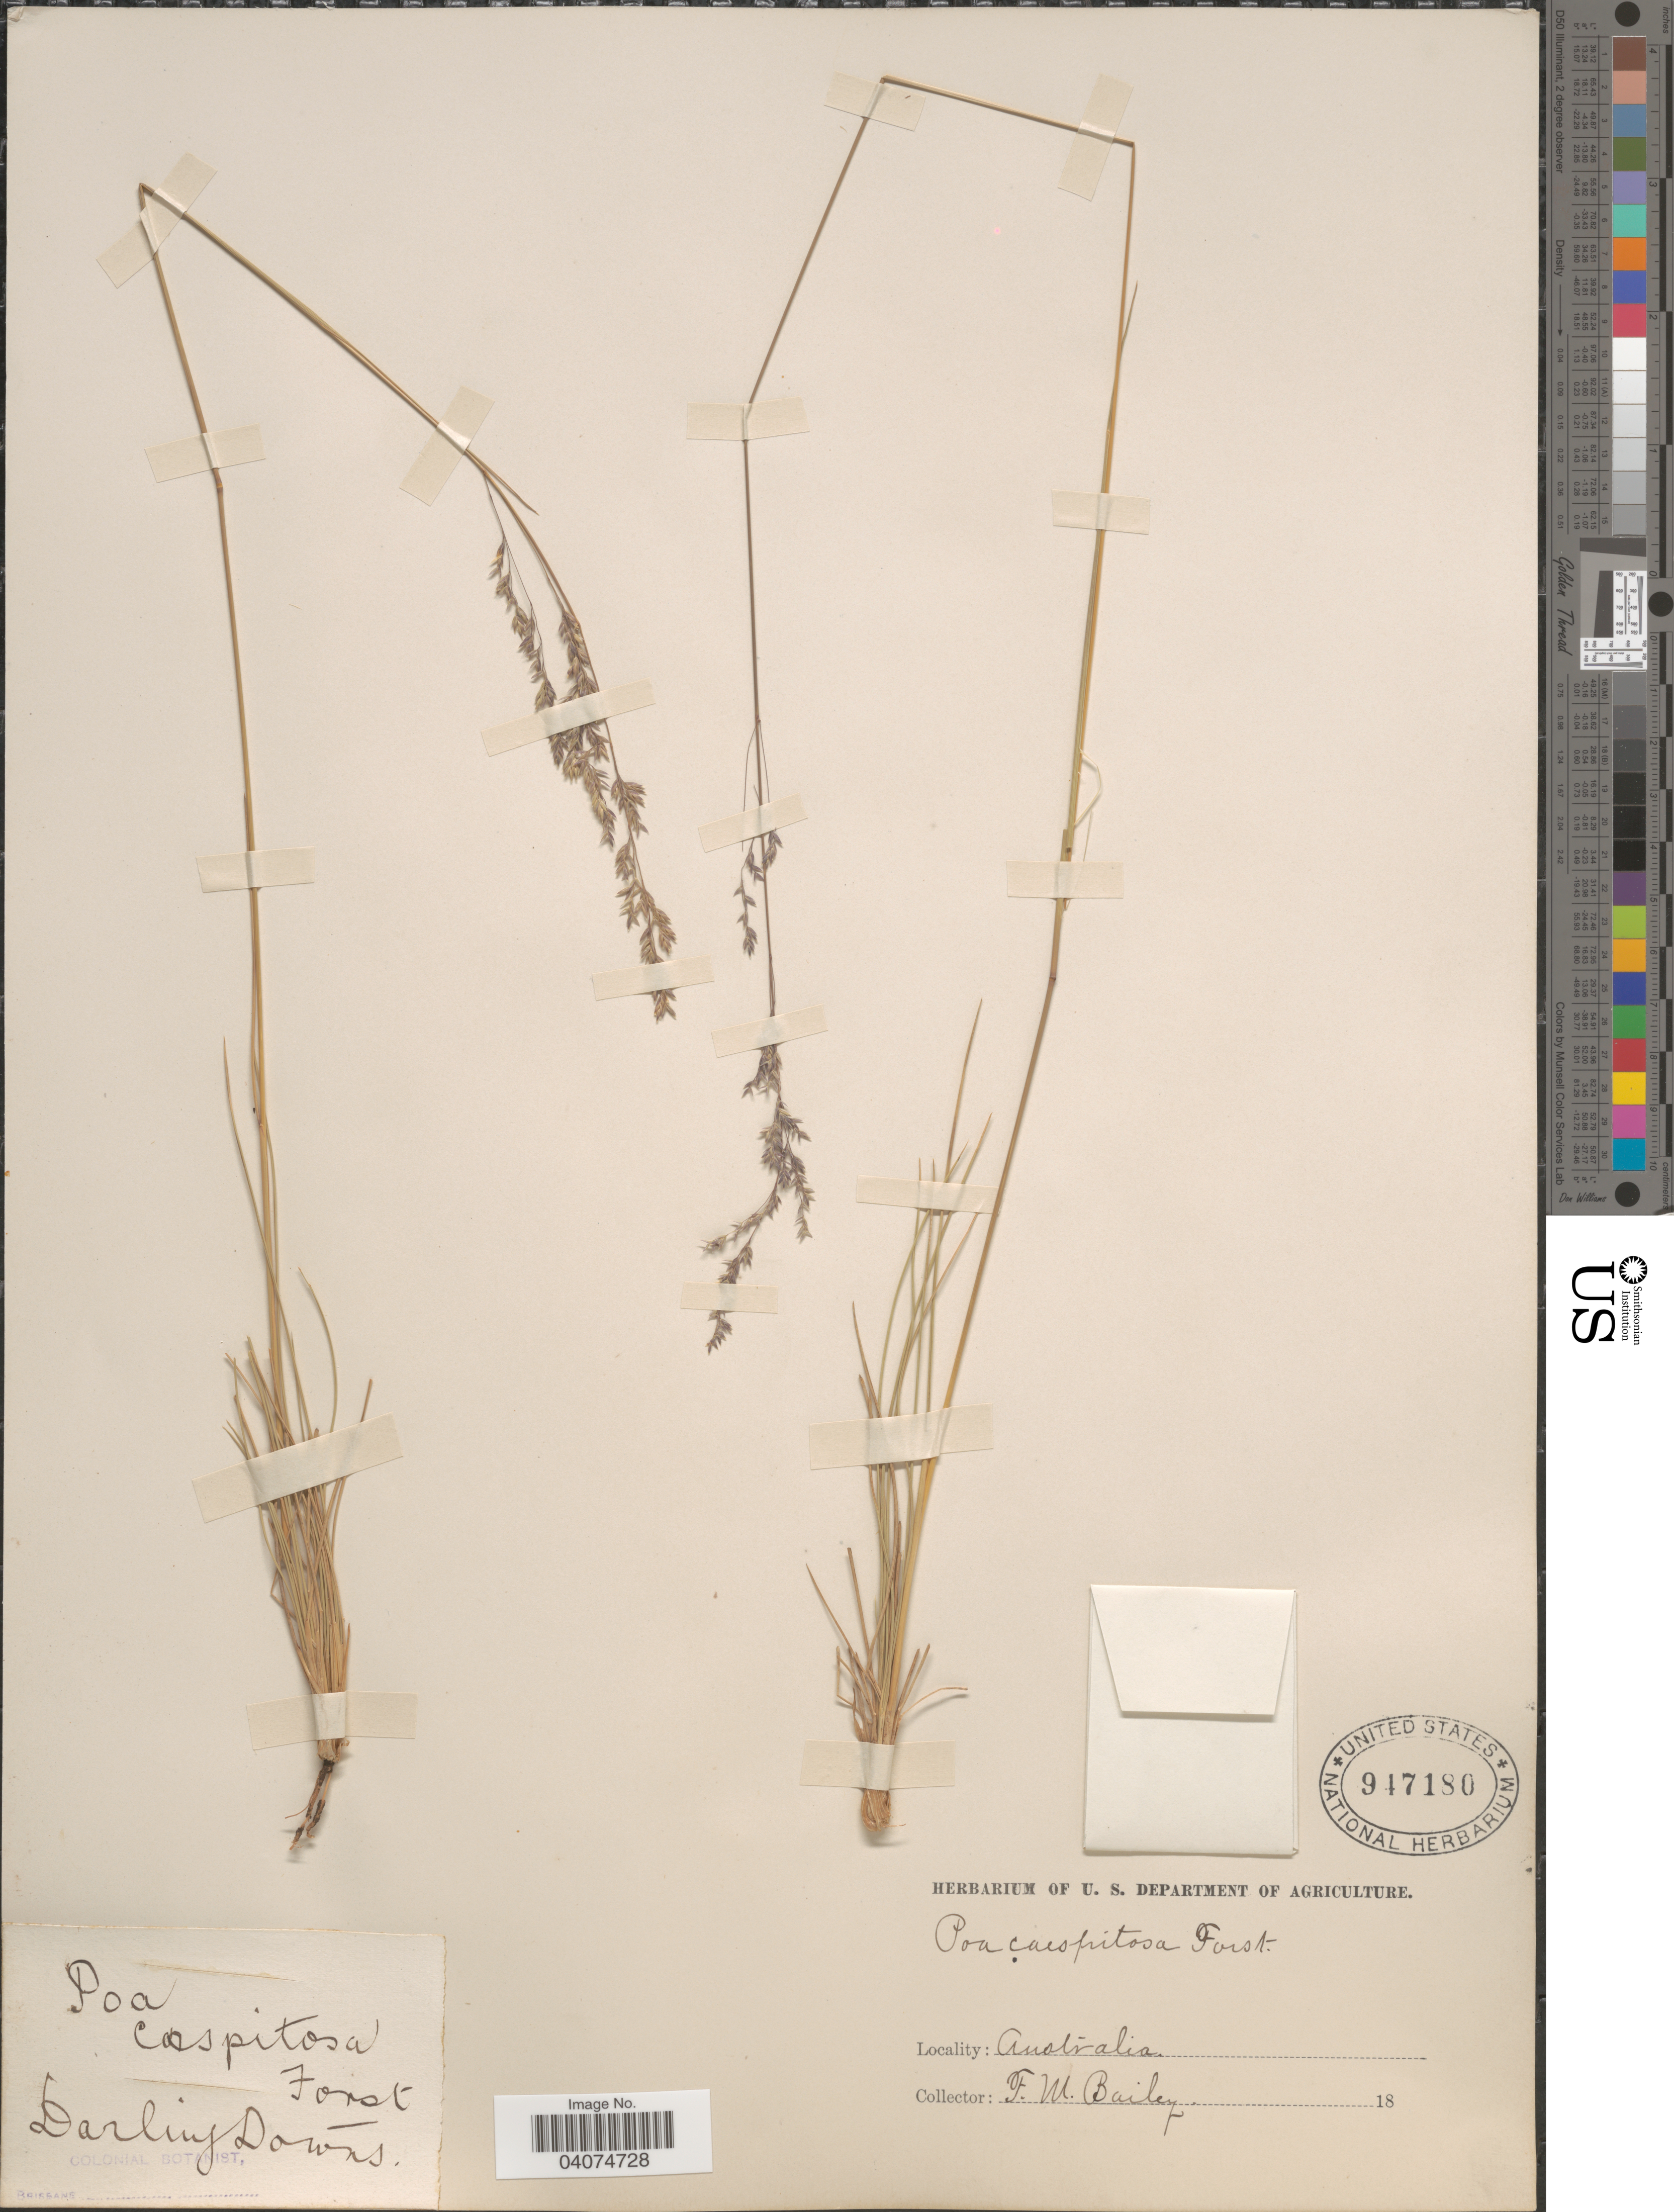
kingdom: Plantae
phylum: Tracheophyta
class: Liliopsida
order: Poales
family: Poaceae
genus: Poa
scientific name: Poa sp.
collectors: F. M. Bailey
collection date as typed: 18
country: Australia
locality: Darling Downs.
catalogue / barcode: US 947180